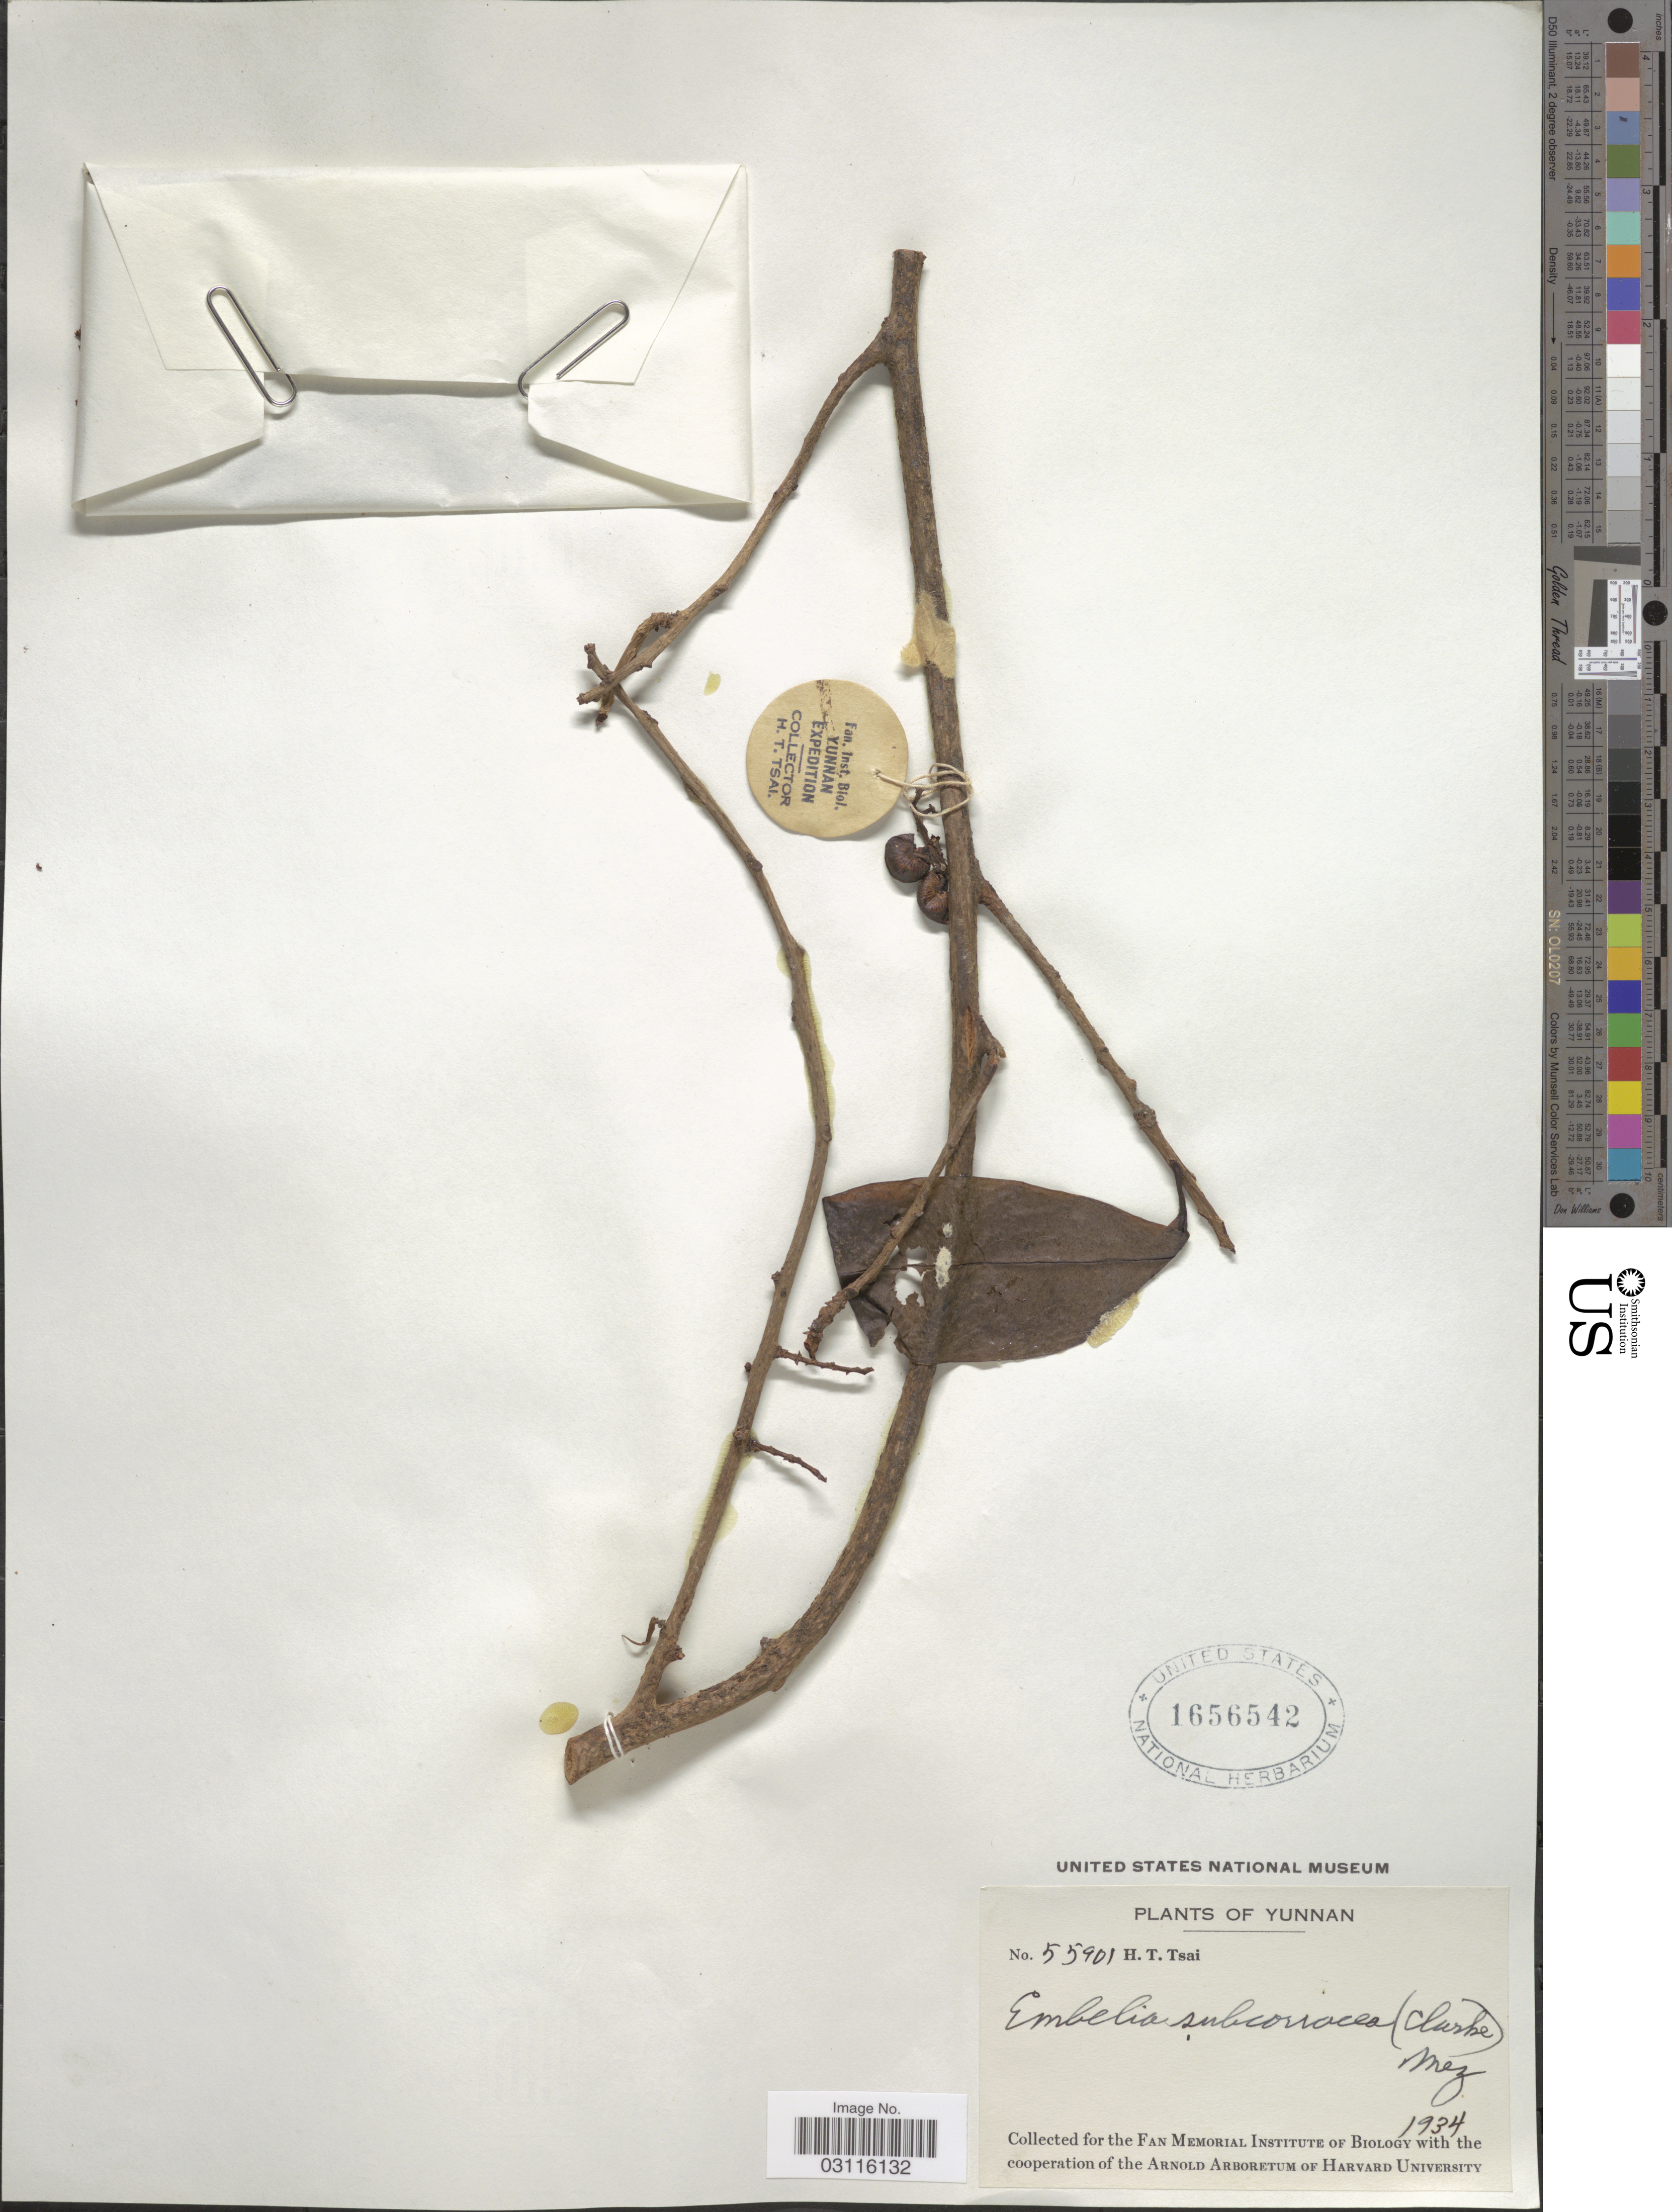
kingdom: Plantae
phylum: Tracheophyta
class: Magnoliopsida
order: Ericales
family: Primulaceae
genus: Embelia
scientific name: Embelia subcoriacea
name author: (C.B. Clarke) Mez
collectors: H. Tsai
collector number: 55901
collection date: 1934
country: China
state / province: Yunnan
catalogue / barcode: US 1656542